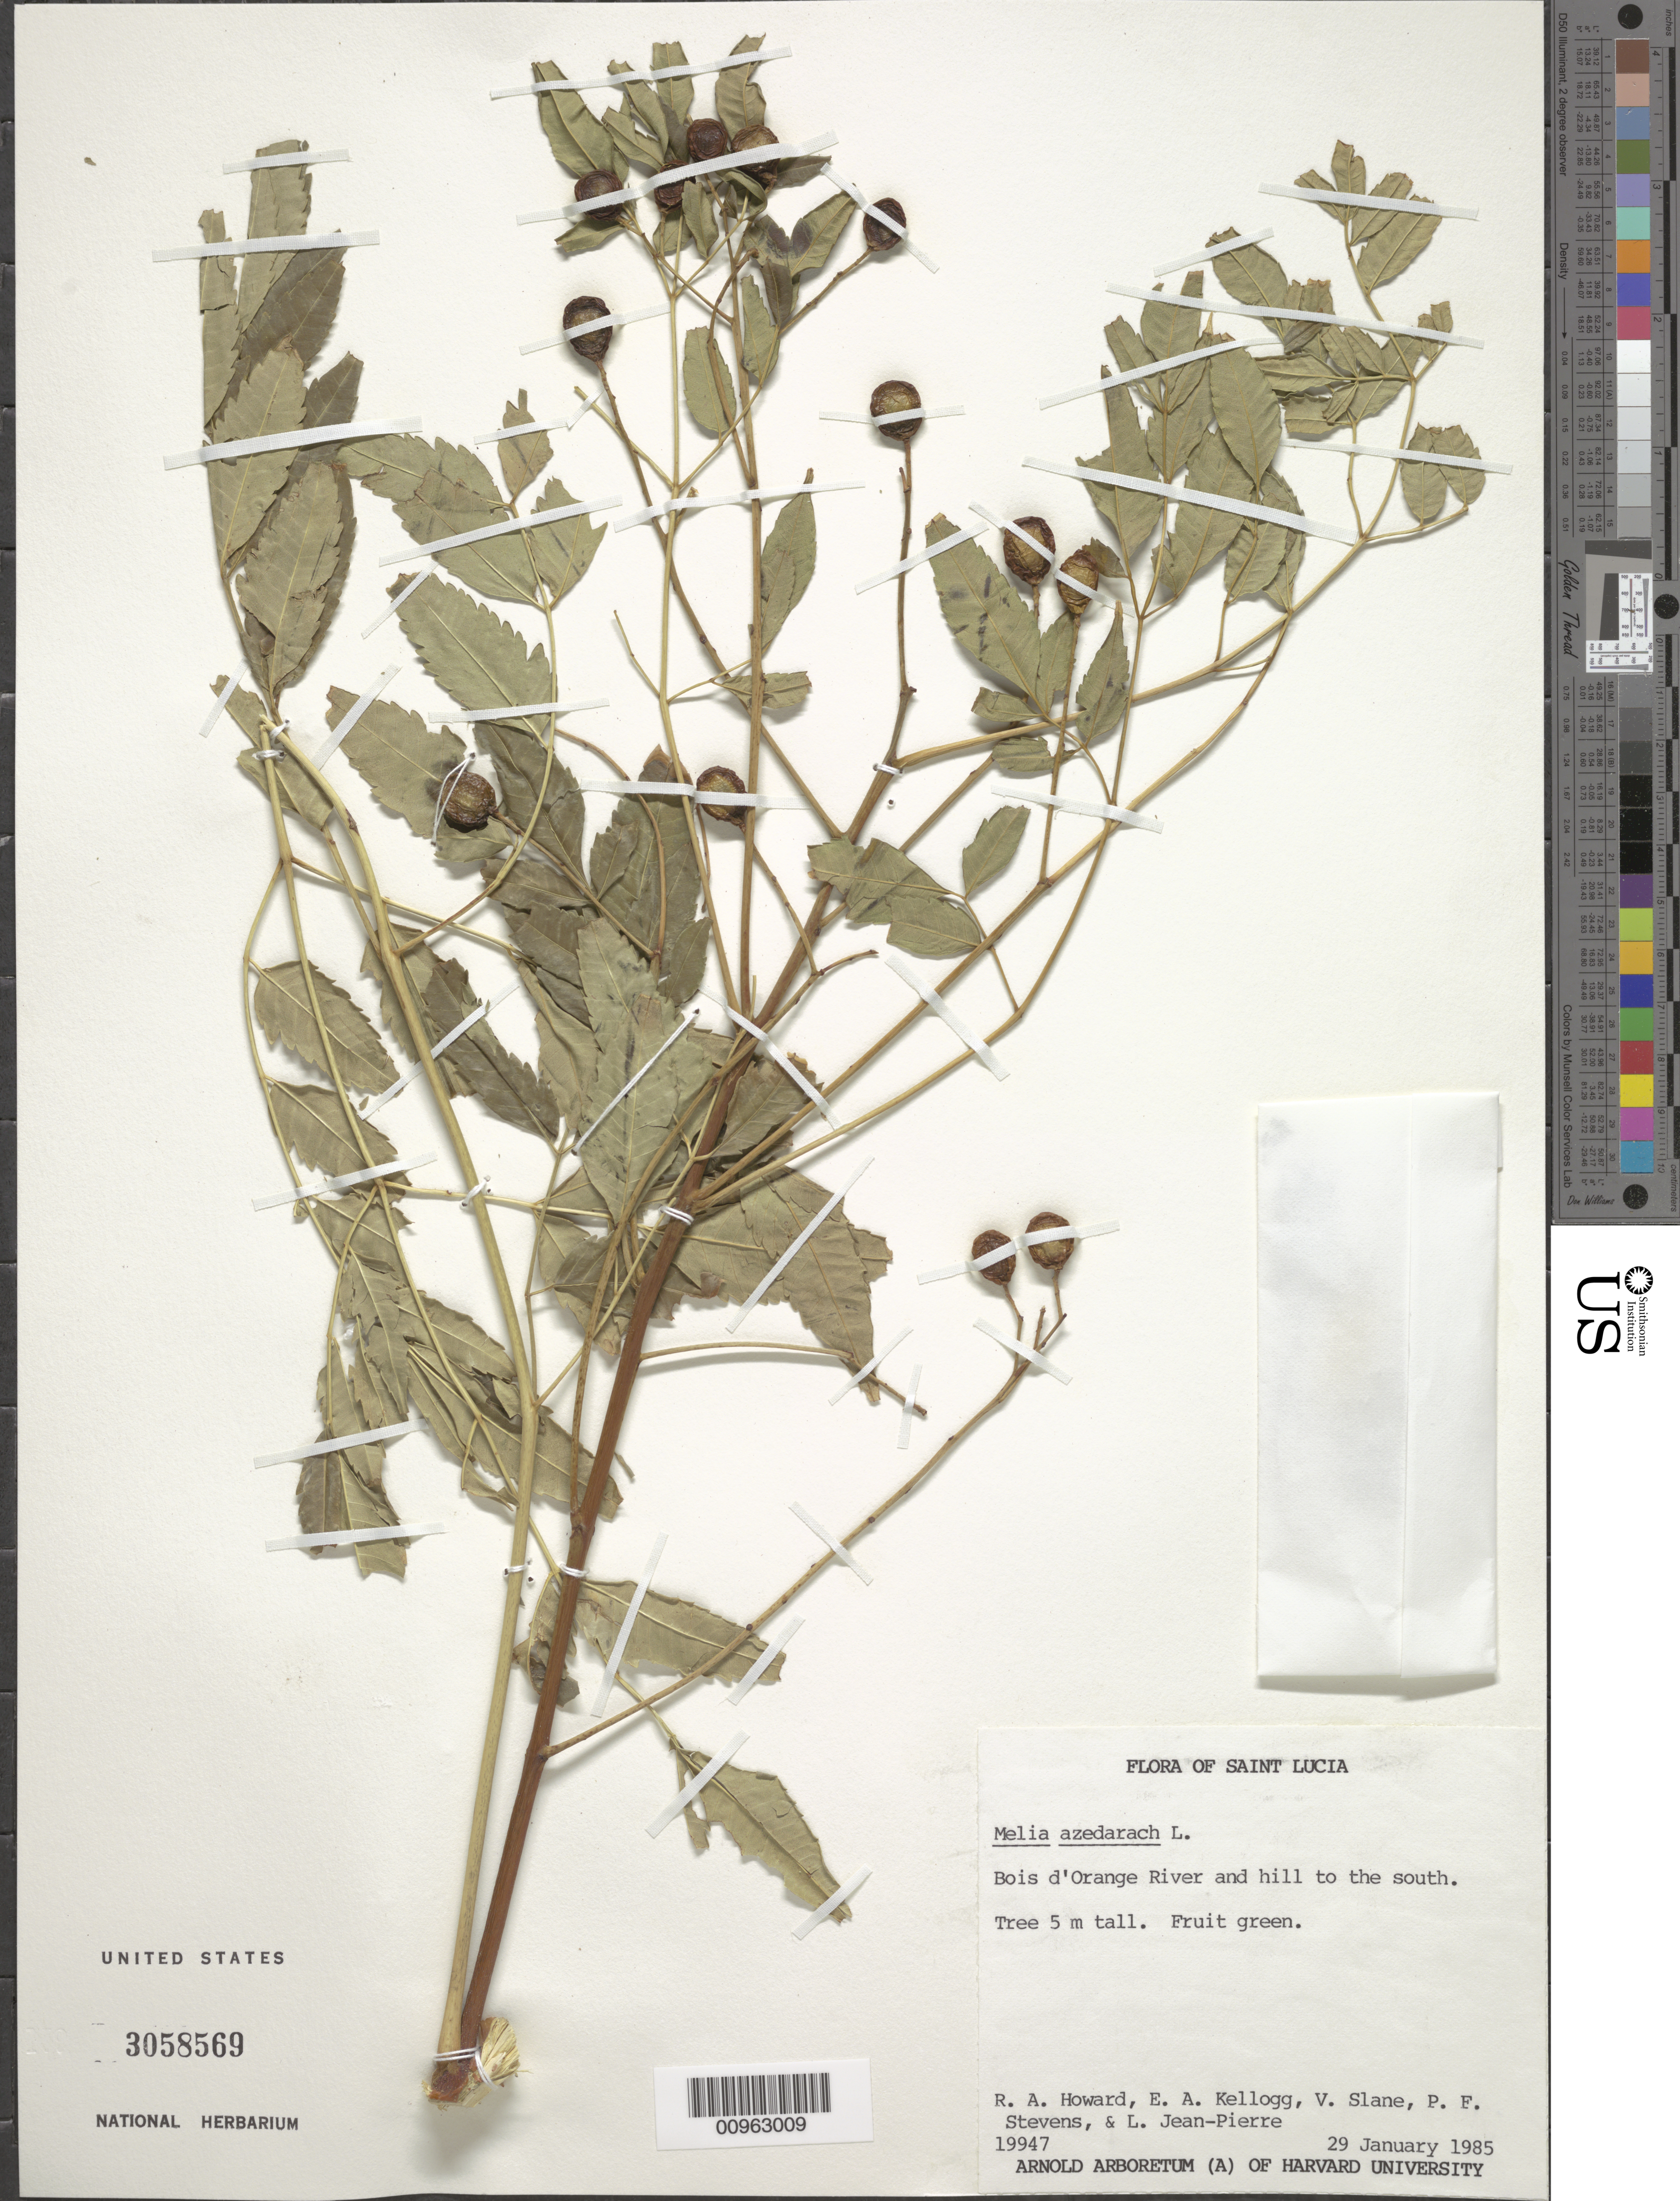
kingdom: Plantae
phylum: Tracheophyta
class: Magnoliopsida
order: Sapindales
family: Meliaceae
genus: Melia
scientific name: Melia azedarach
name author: L.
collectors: R. A. Howard & L. L. Jean-Pierre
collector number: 19947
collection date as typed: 29 Jan 1985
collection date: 1985-01-29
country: St. Lucia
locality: Bois d'Orange River and hill to the south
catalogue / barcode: US 3058569